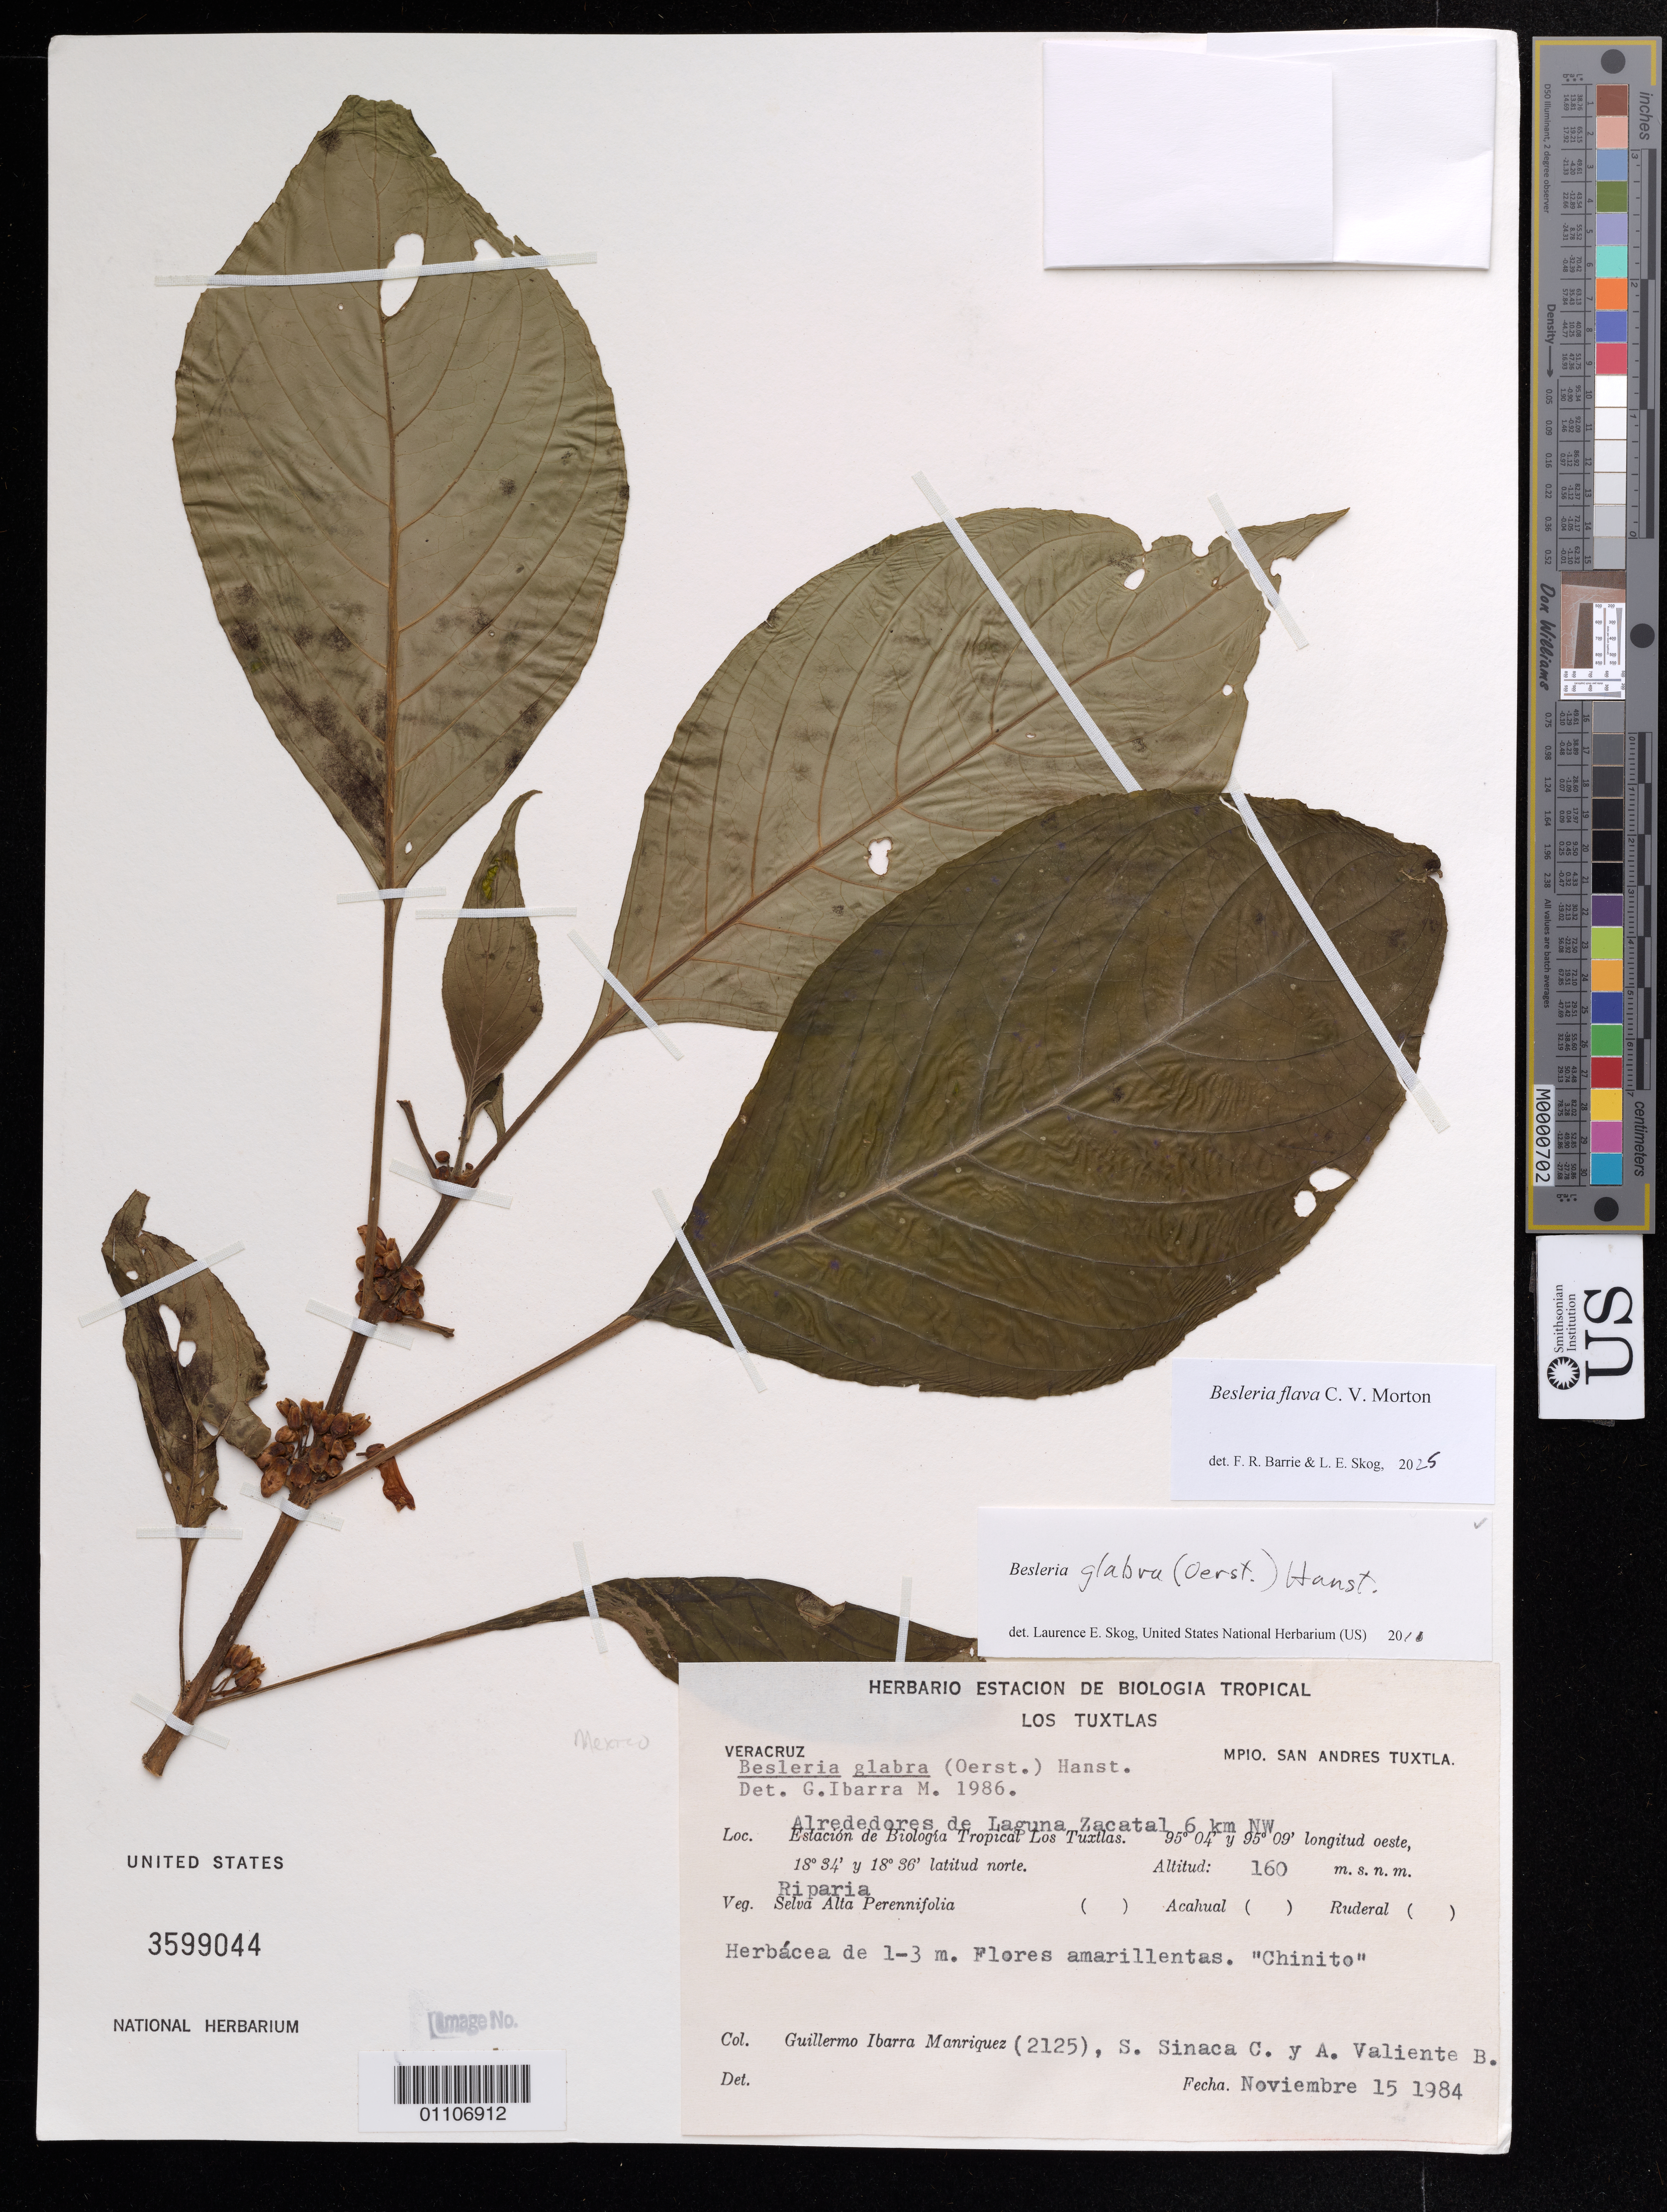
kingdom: Plantae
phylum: Tracheophyta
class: Magnoliopsida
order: Lamiales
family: Gesneriaceae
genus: Besleria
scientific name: Besleria glabra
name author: (Oerst.) Hanst.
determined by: Skog, Laurence E.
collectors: G. Manriquez, S. Sinaca-Colin & A. Valiente B.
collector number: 2125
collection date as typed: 15 Nov 1984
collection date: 1984-11-15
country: Mexico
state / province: Veracruz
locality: Los Tuxtlas, alrededores de Laguna Zacatal 6 km NW, Estacion de Biologia Tropical Los Tuxtlas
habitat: Riparia, Selva Alta Perennifolia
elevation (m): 160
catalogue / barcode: US 3599044